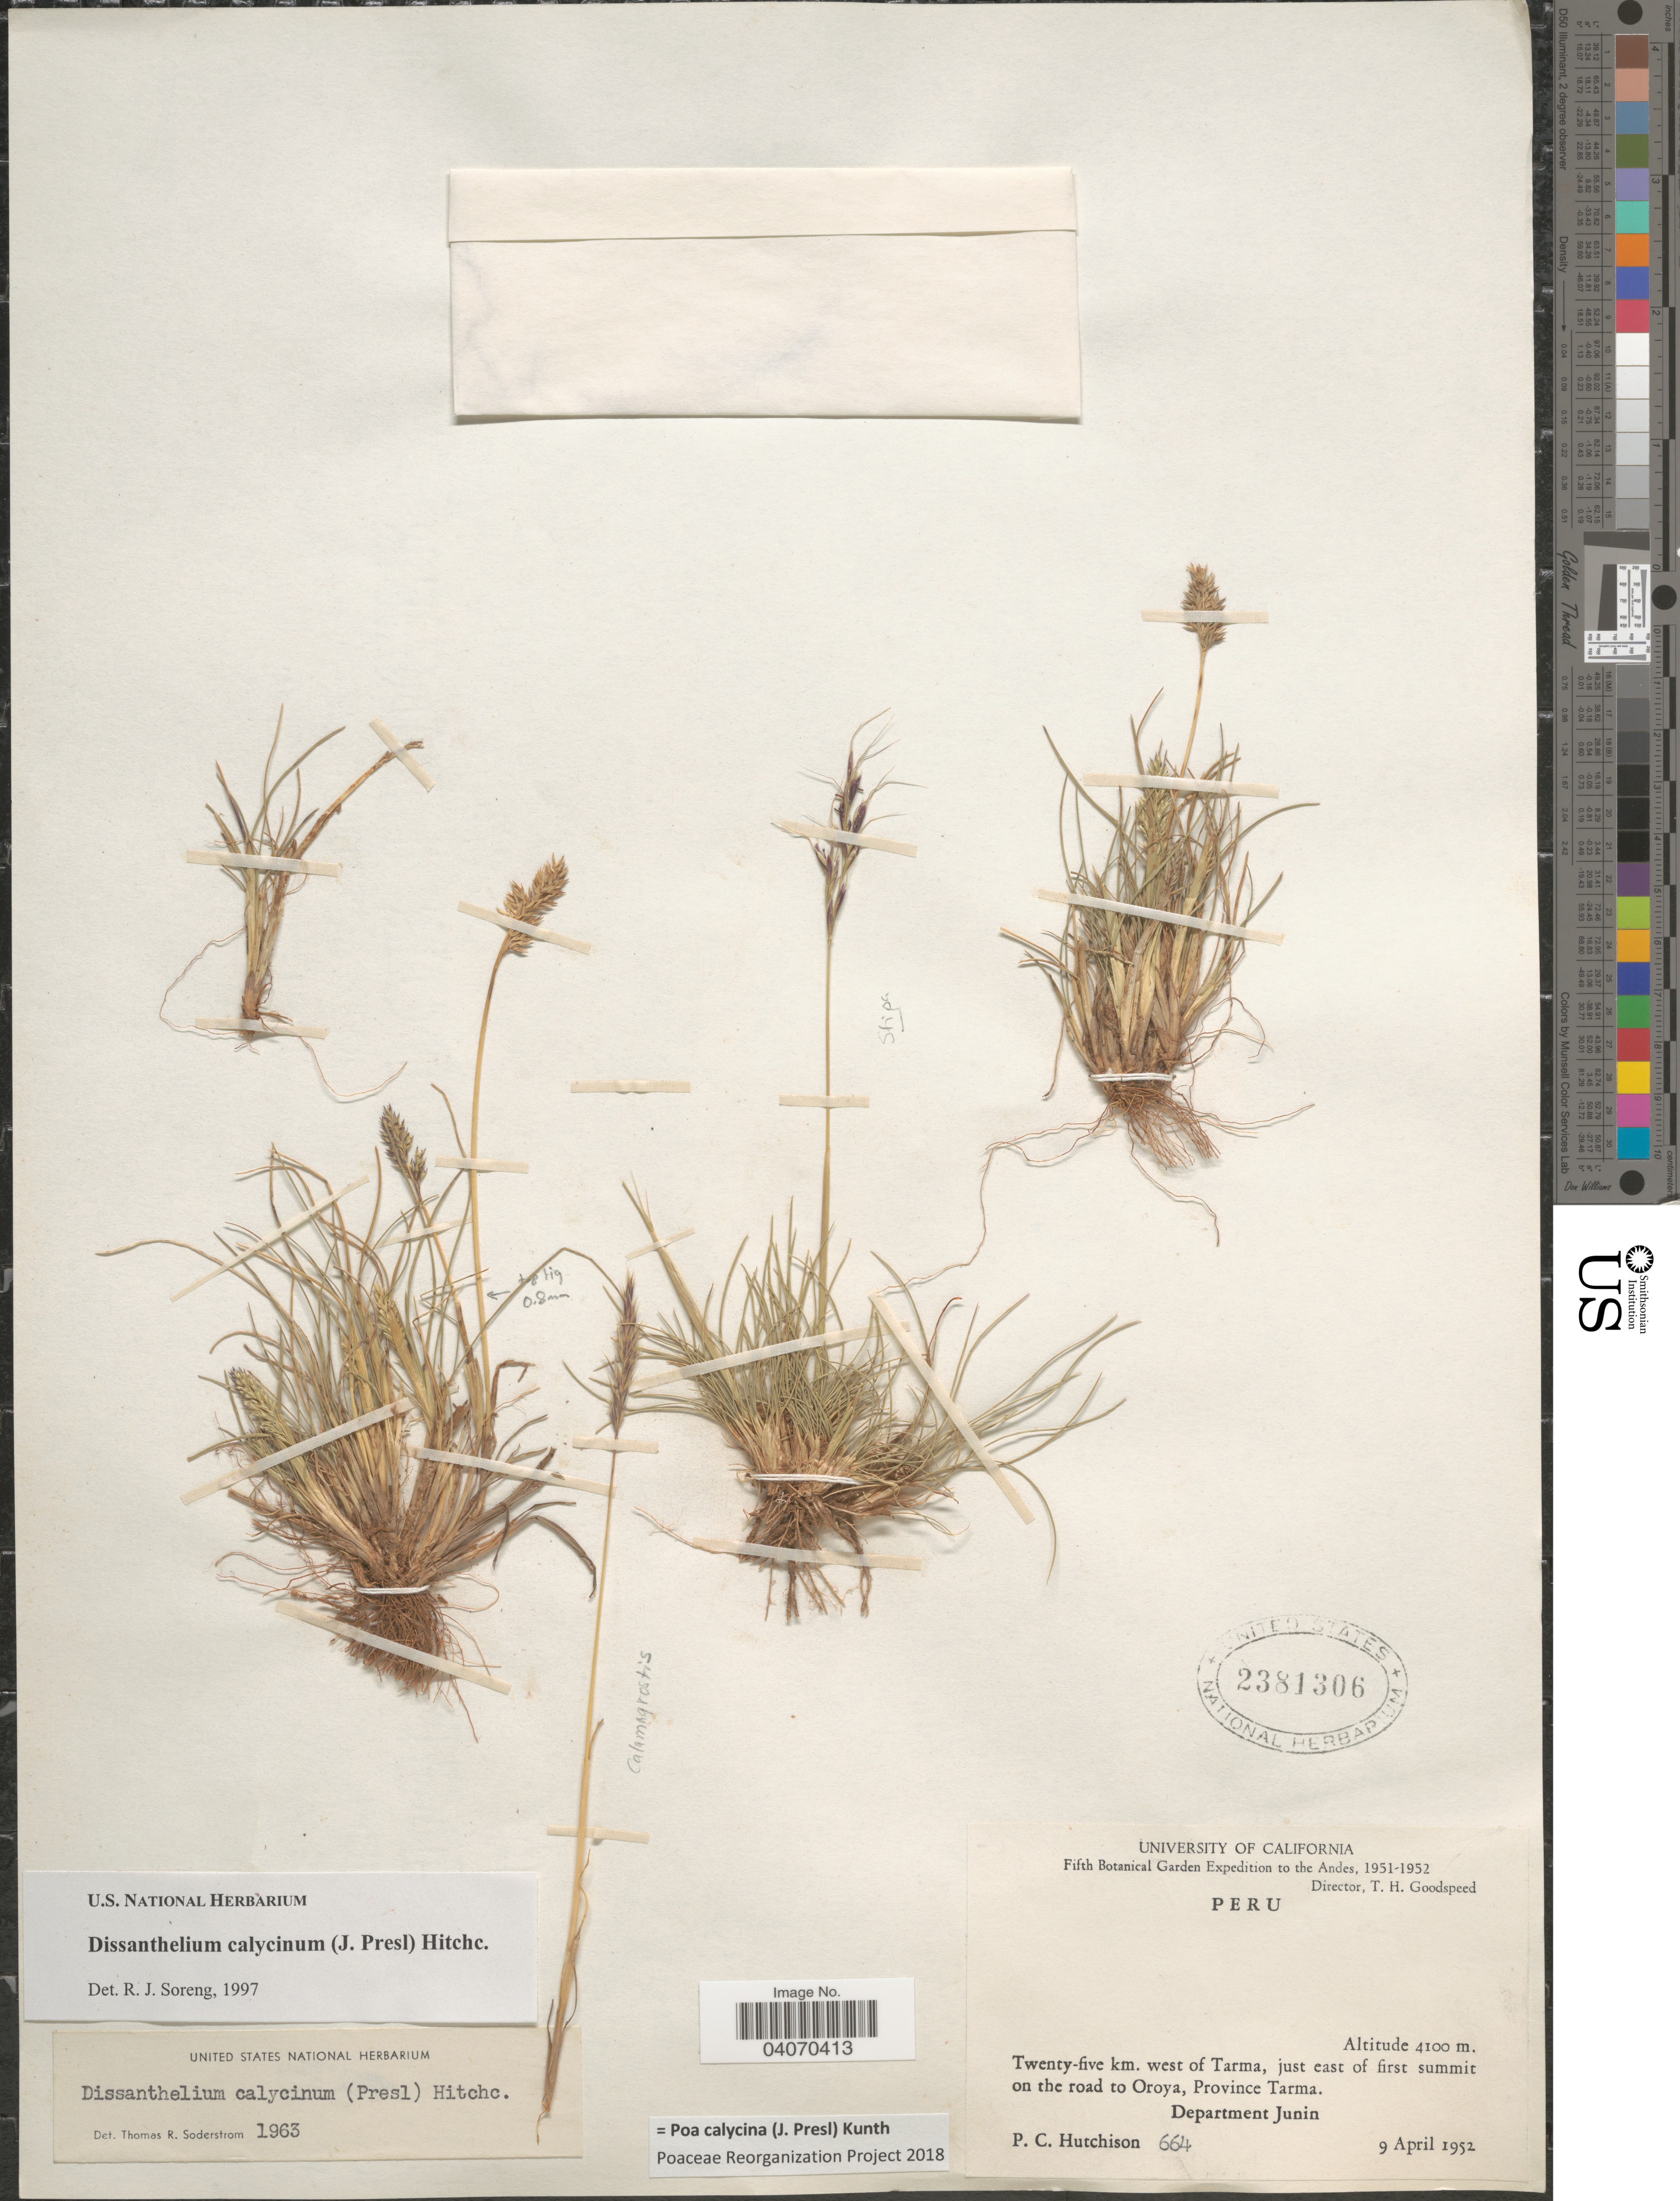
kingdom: Plantae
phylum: Tracheophyta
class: Liliopsida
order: Poales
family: Poaceae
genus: Poa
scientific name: Poa calycina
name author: (J. Presl) Kunth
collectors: P. C. Hutchison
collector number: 664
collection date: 1952-04-09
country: Peru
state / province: Junín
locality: Fifth Botanical Garden Expedition to the Andes, 1951-1952. Twenty-five km. west of Tarma, just east of first summit on the road to Oroya, Province Tarma. Department Junin.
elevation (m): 4100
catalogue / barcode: US 2381306